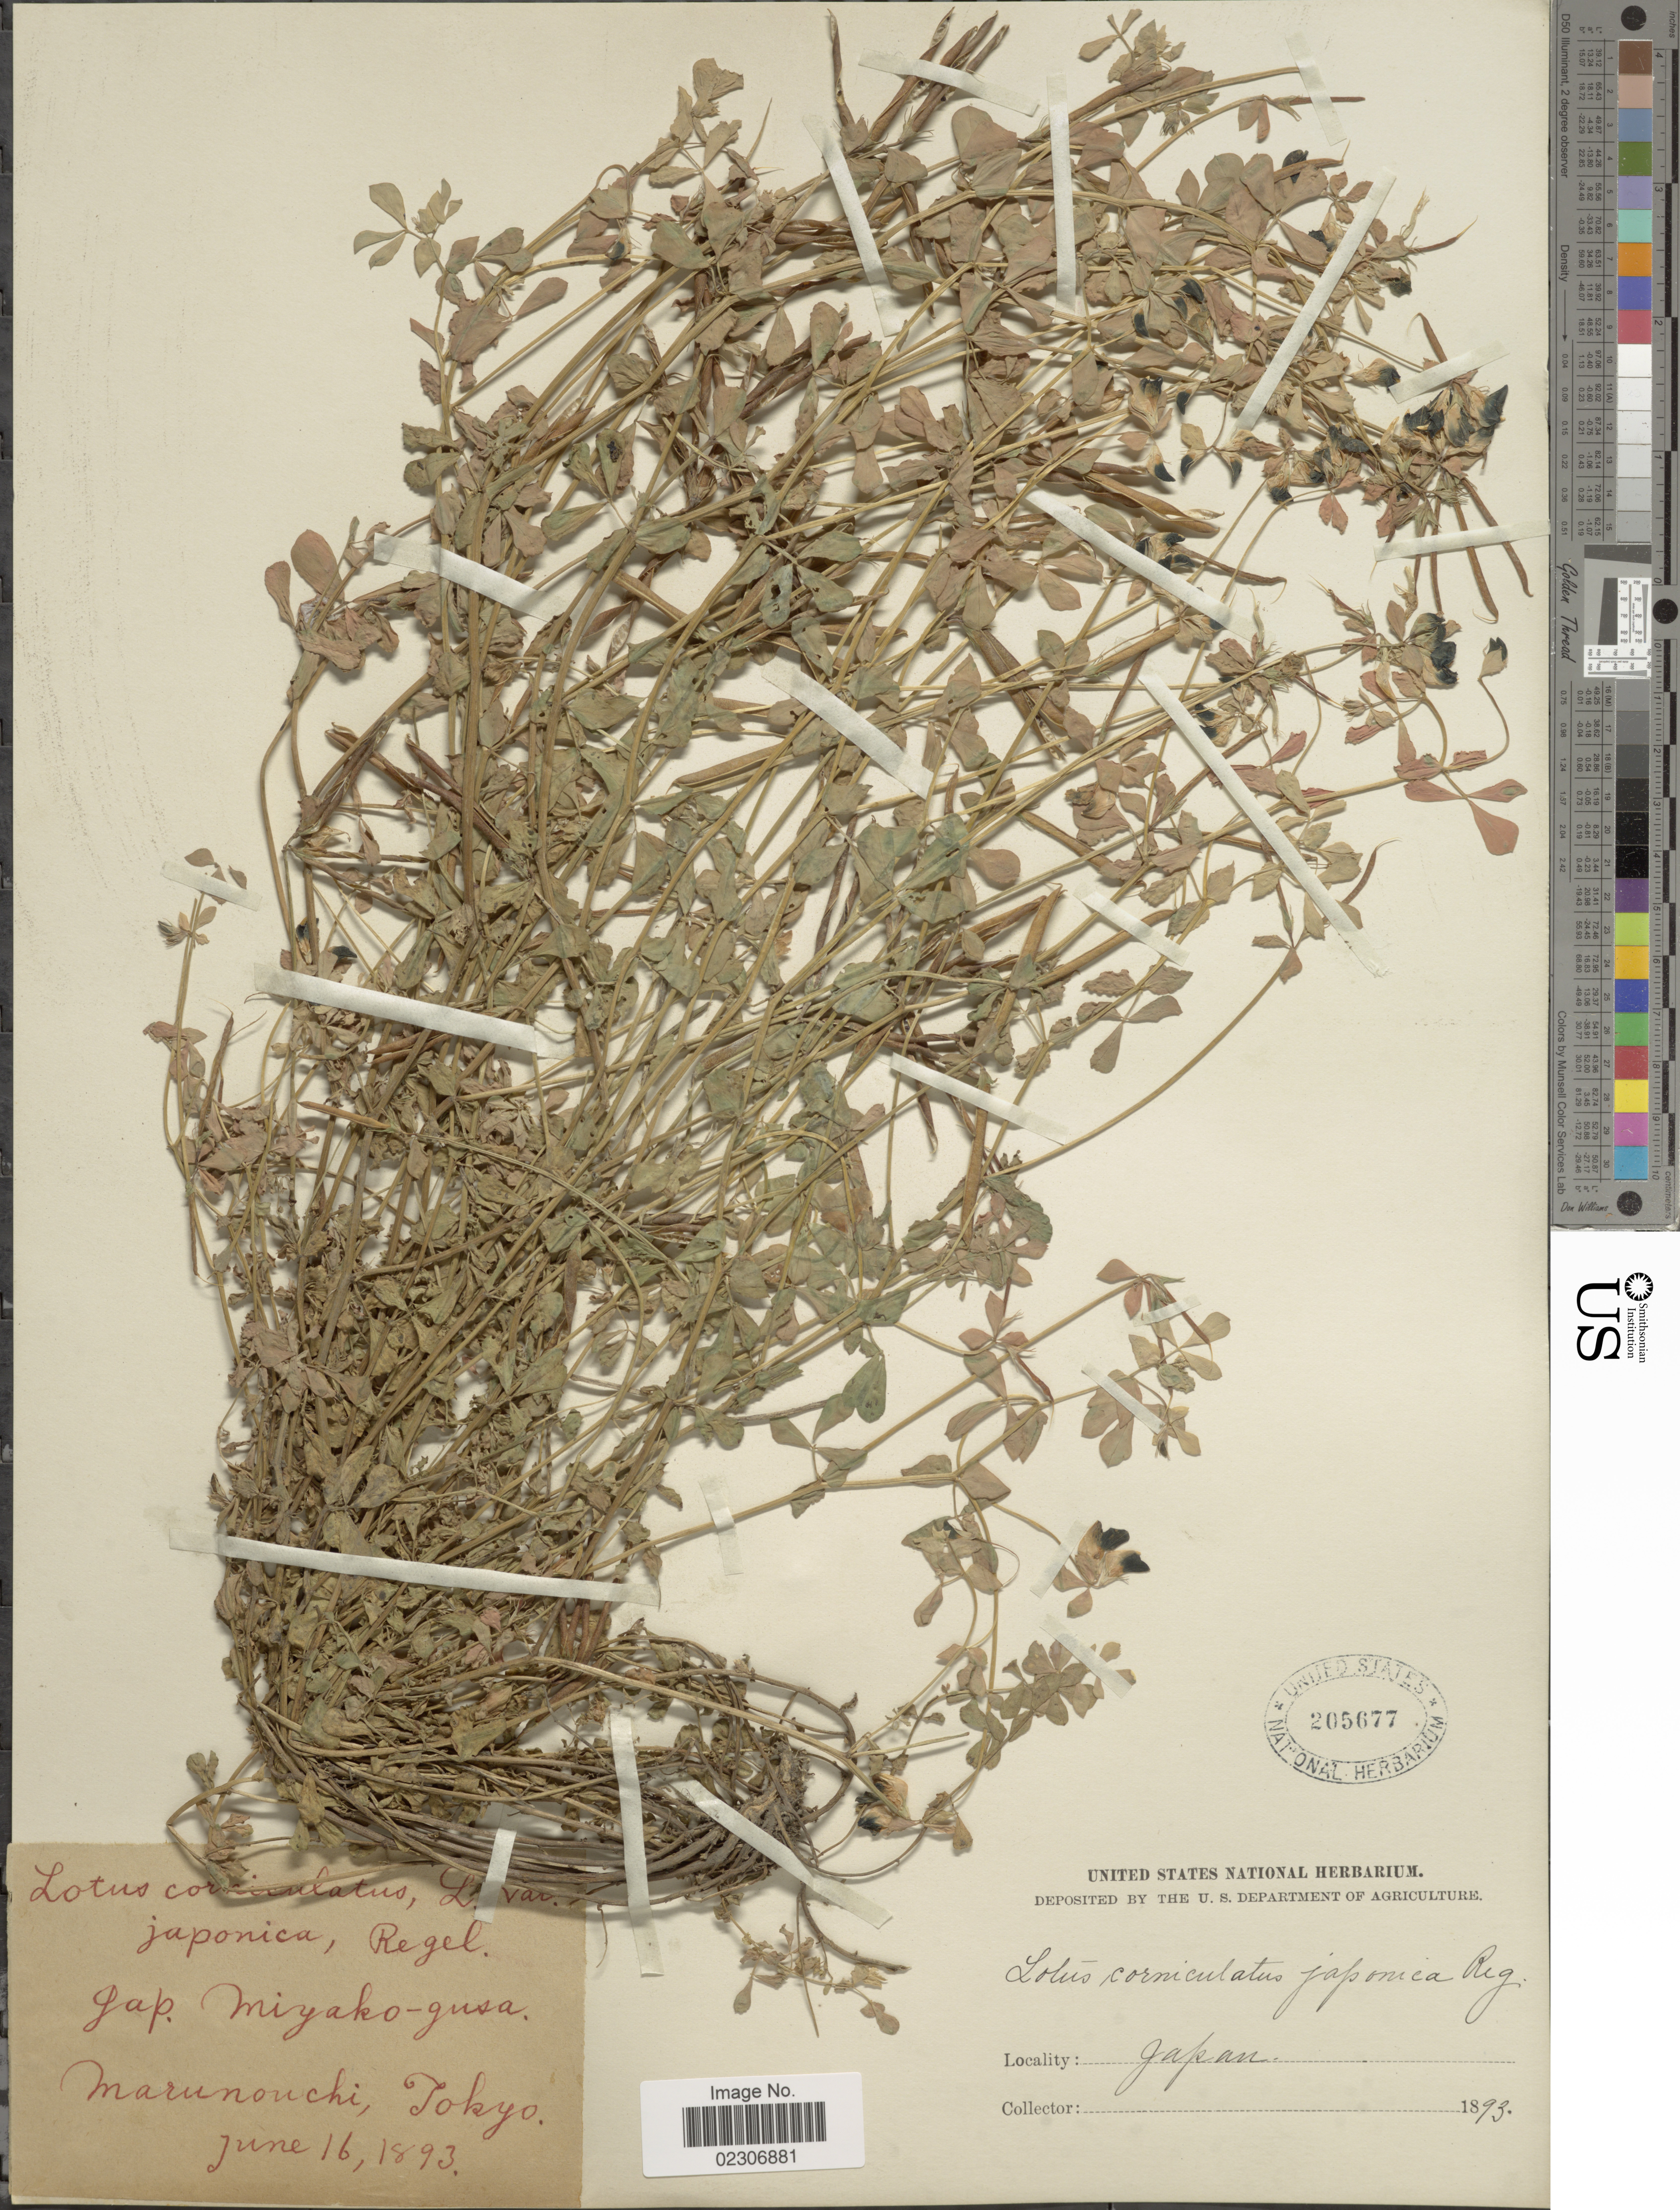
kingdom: Plantae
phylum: Tracheophyta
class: Magnoliopsida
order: Fabales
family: Fabaceae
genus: Lotus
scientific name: Lotus corniculatus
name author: L.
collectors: ex herb. United States National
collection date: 1893-06-16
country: Japan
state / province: Tokyo, Federal City of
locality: Marunouchi, Tokyo.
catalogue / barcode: US 205677